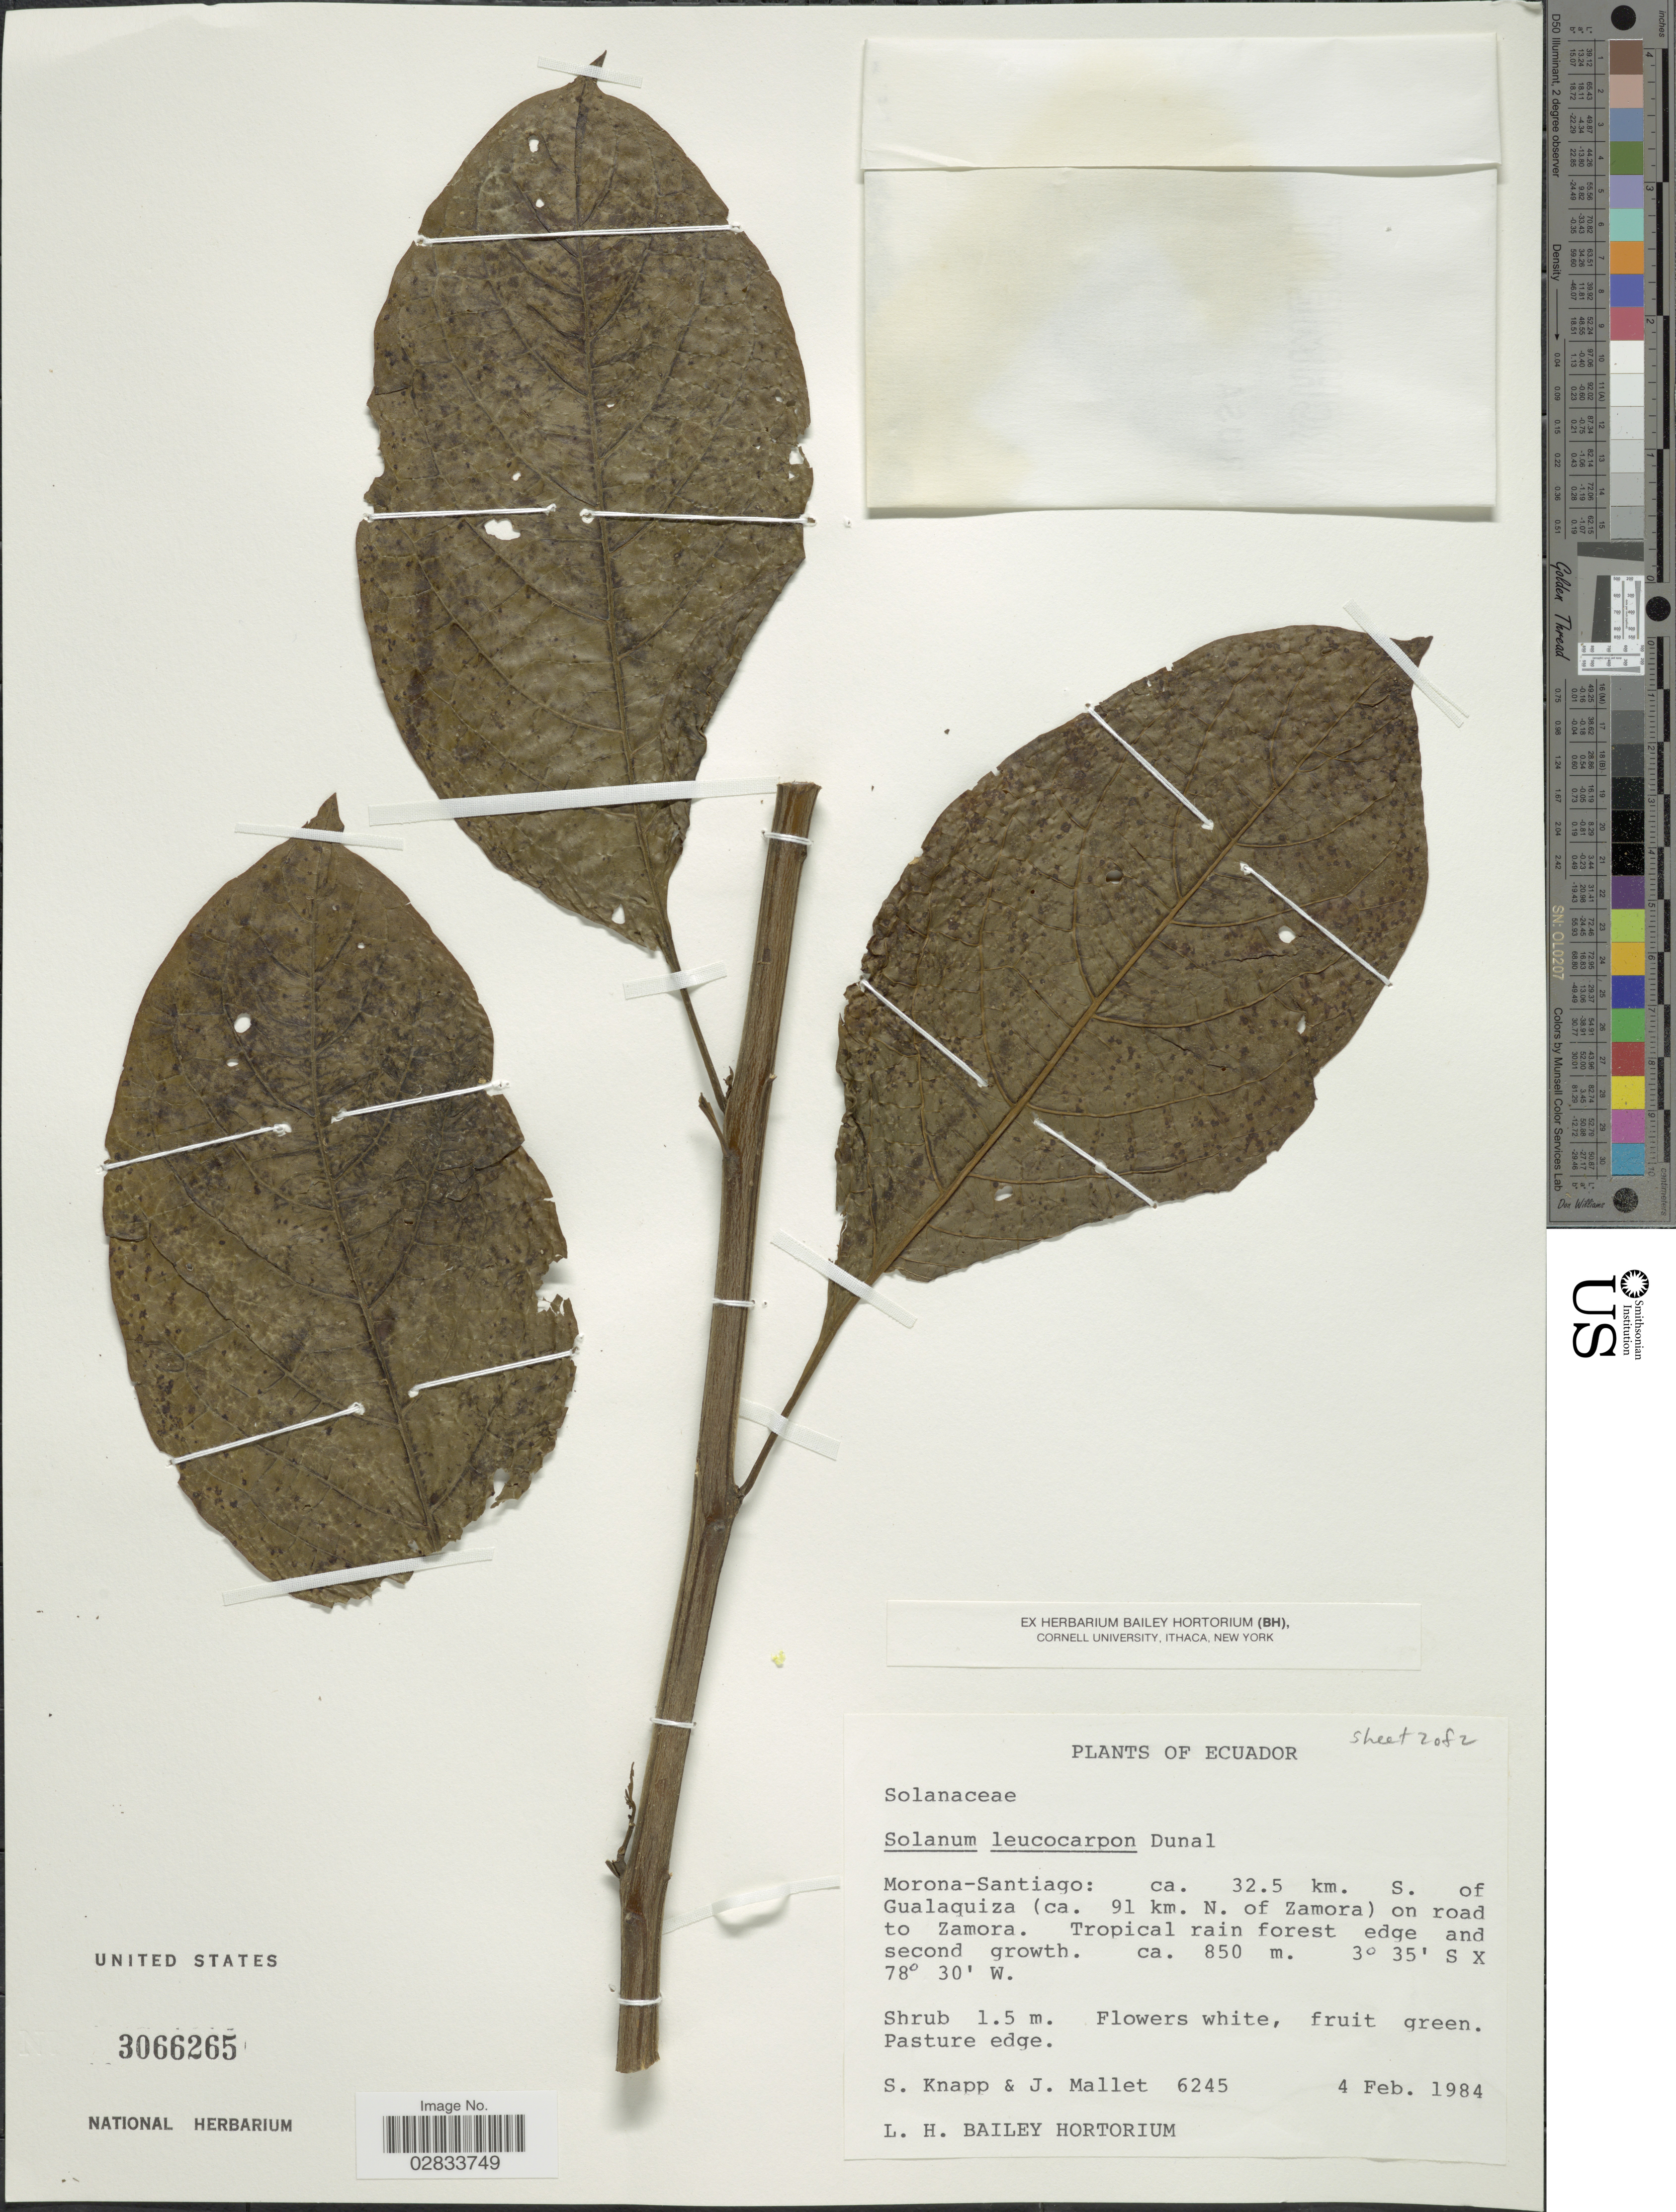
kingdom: Plantae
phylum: Tracheophyta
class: Magnoliopsida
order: Solanales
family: Solanaceae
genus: Solanum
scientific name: Solanum leucocarpon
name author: Dunal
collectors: S. Knapp & J. Mallet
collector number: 6245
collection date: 1984-02-04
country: Ecuador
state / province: Morona-Santiago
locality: Ca. 32.5 km. S. of Gualaquiza (ca. 91 km. N. of Zamora) on road to Zamora.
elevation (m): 850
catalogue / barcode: US 3066265